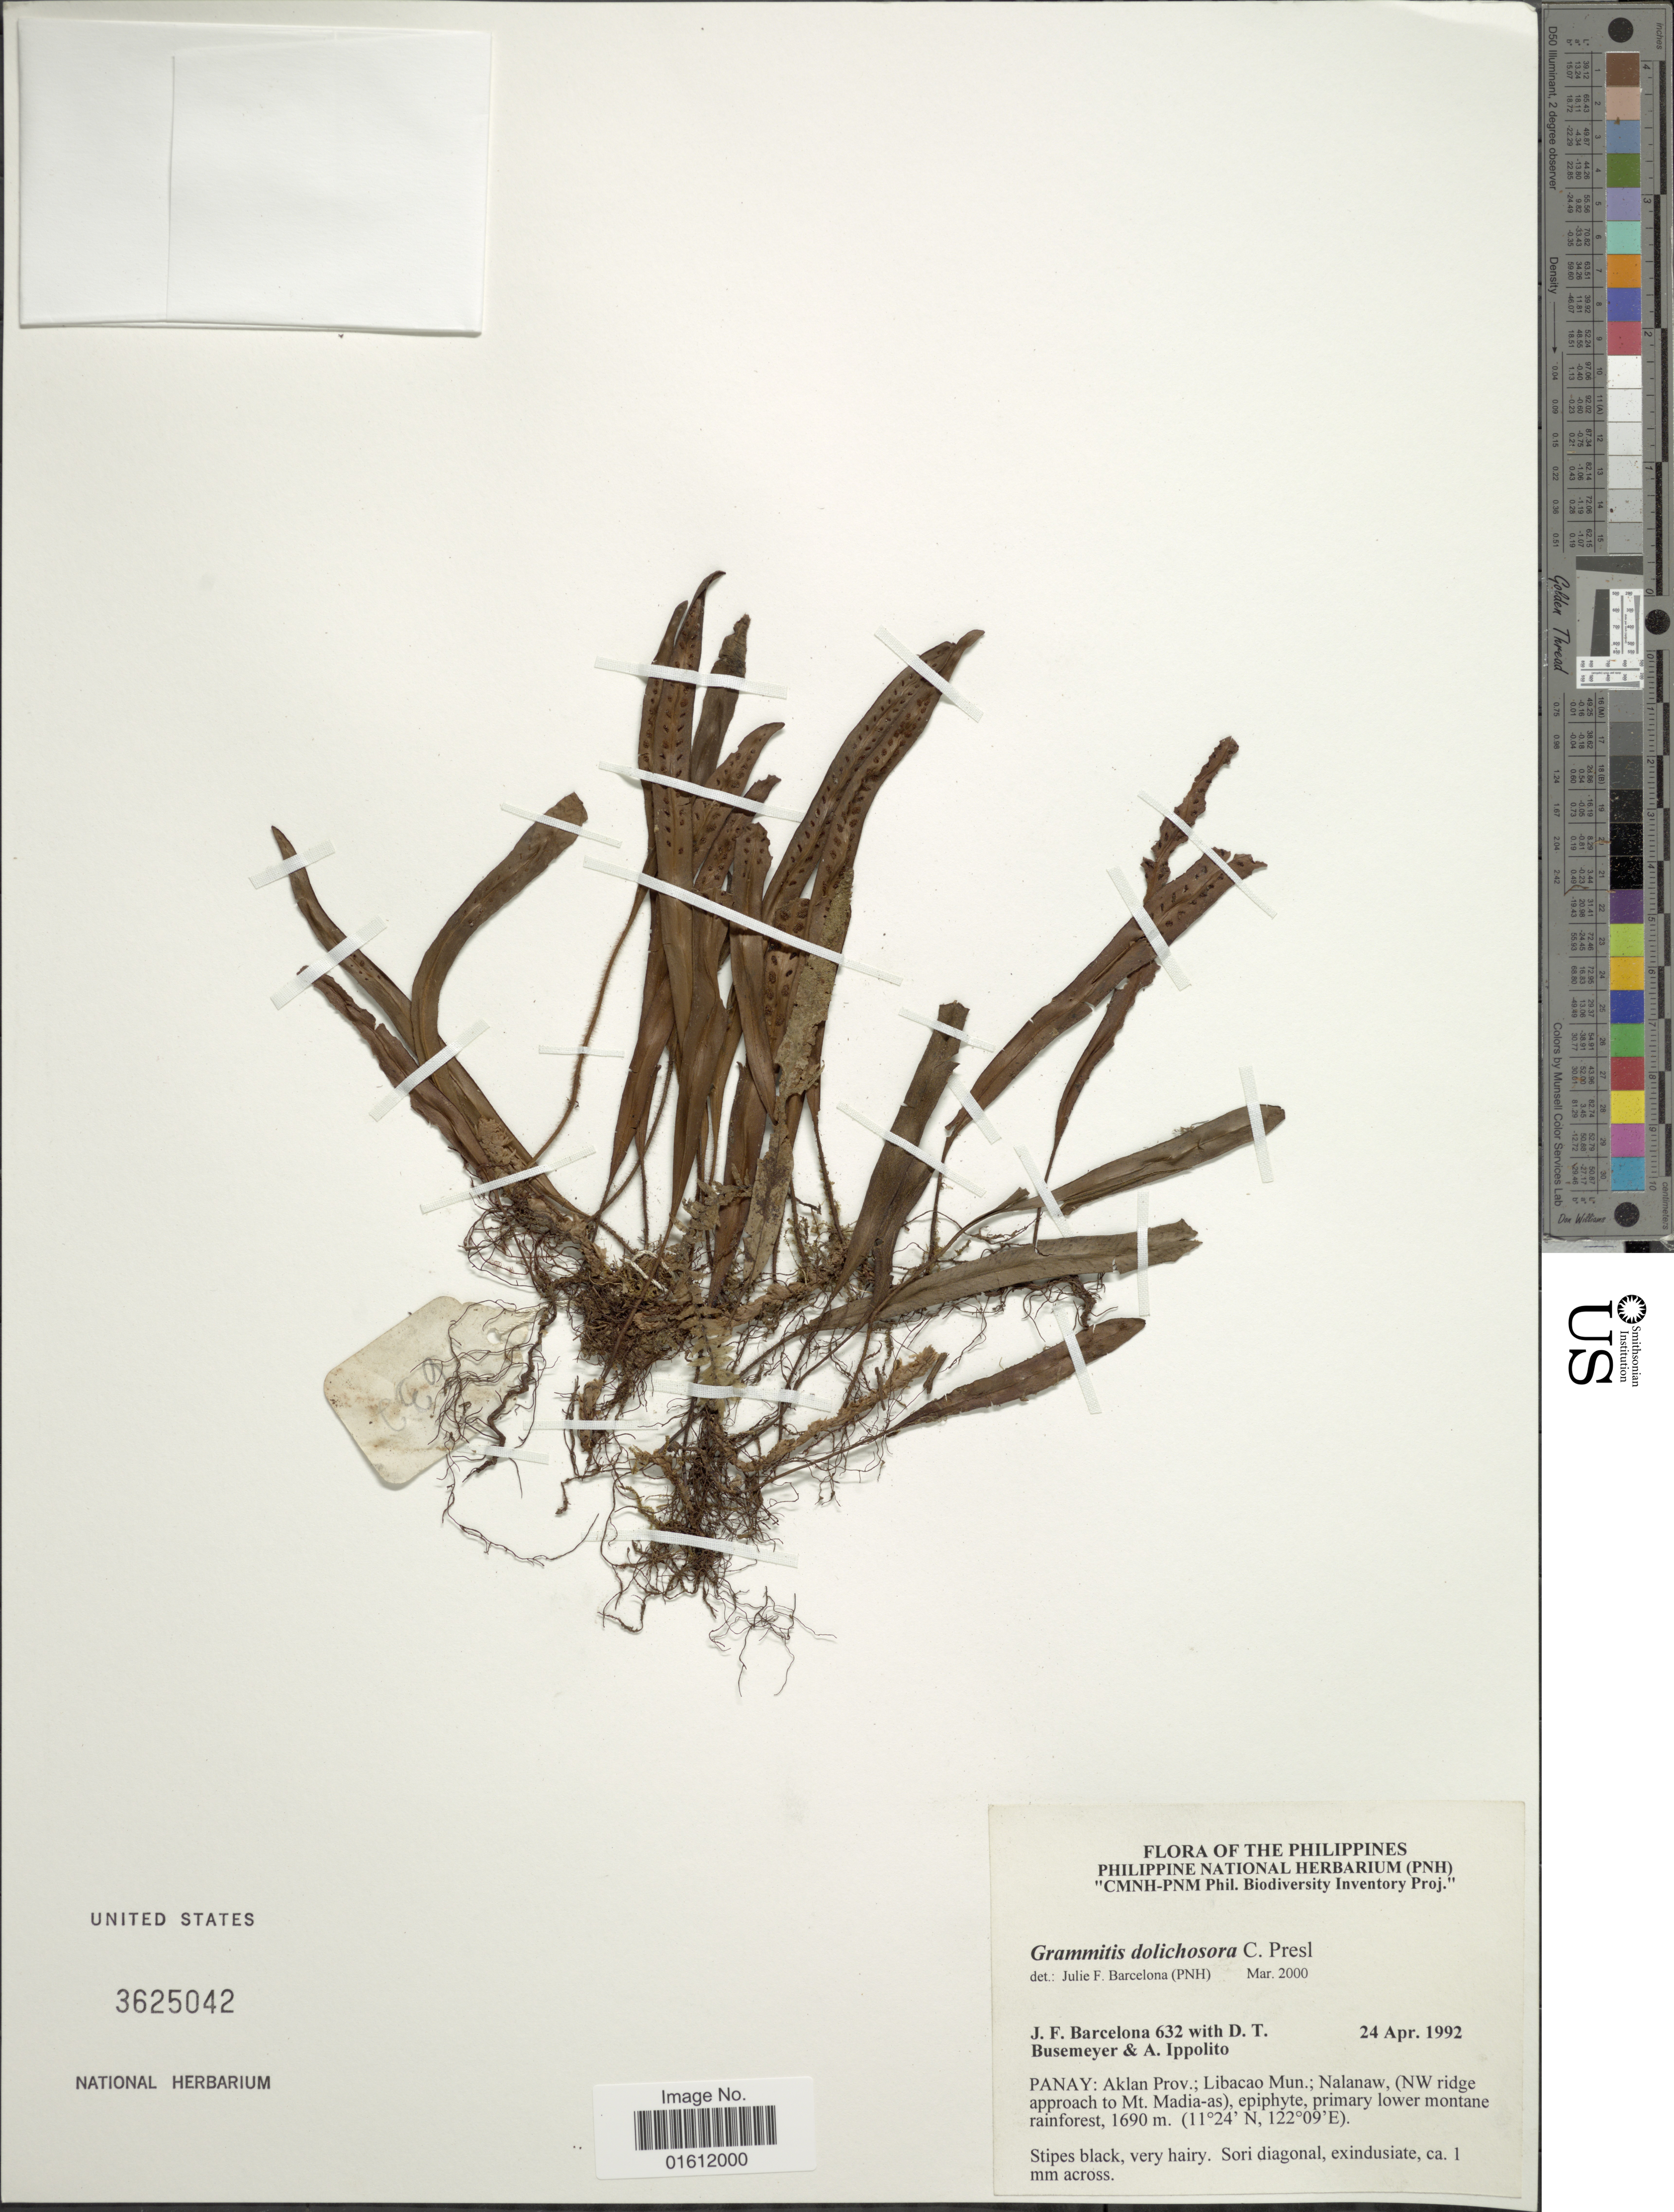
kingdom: Plantae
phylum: Tracheophyta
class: Polypodiopsida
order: Polypodiales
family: Polypodiaceae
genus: Oreogrammitis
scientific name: Oreogrammitis dolichosora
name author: (Copel.) Parris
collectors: J. F. Barcelona, D. Busemeyer & A. Ippolito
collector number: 632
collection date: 1992-04-24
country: Philippines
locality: Panay: Aklan Prov.; Libacao Mun; Nalanaw, (NW ridge approach to Mt. Madia-as)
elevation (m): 1690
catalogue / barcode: US 3625042